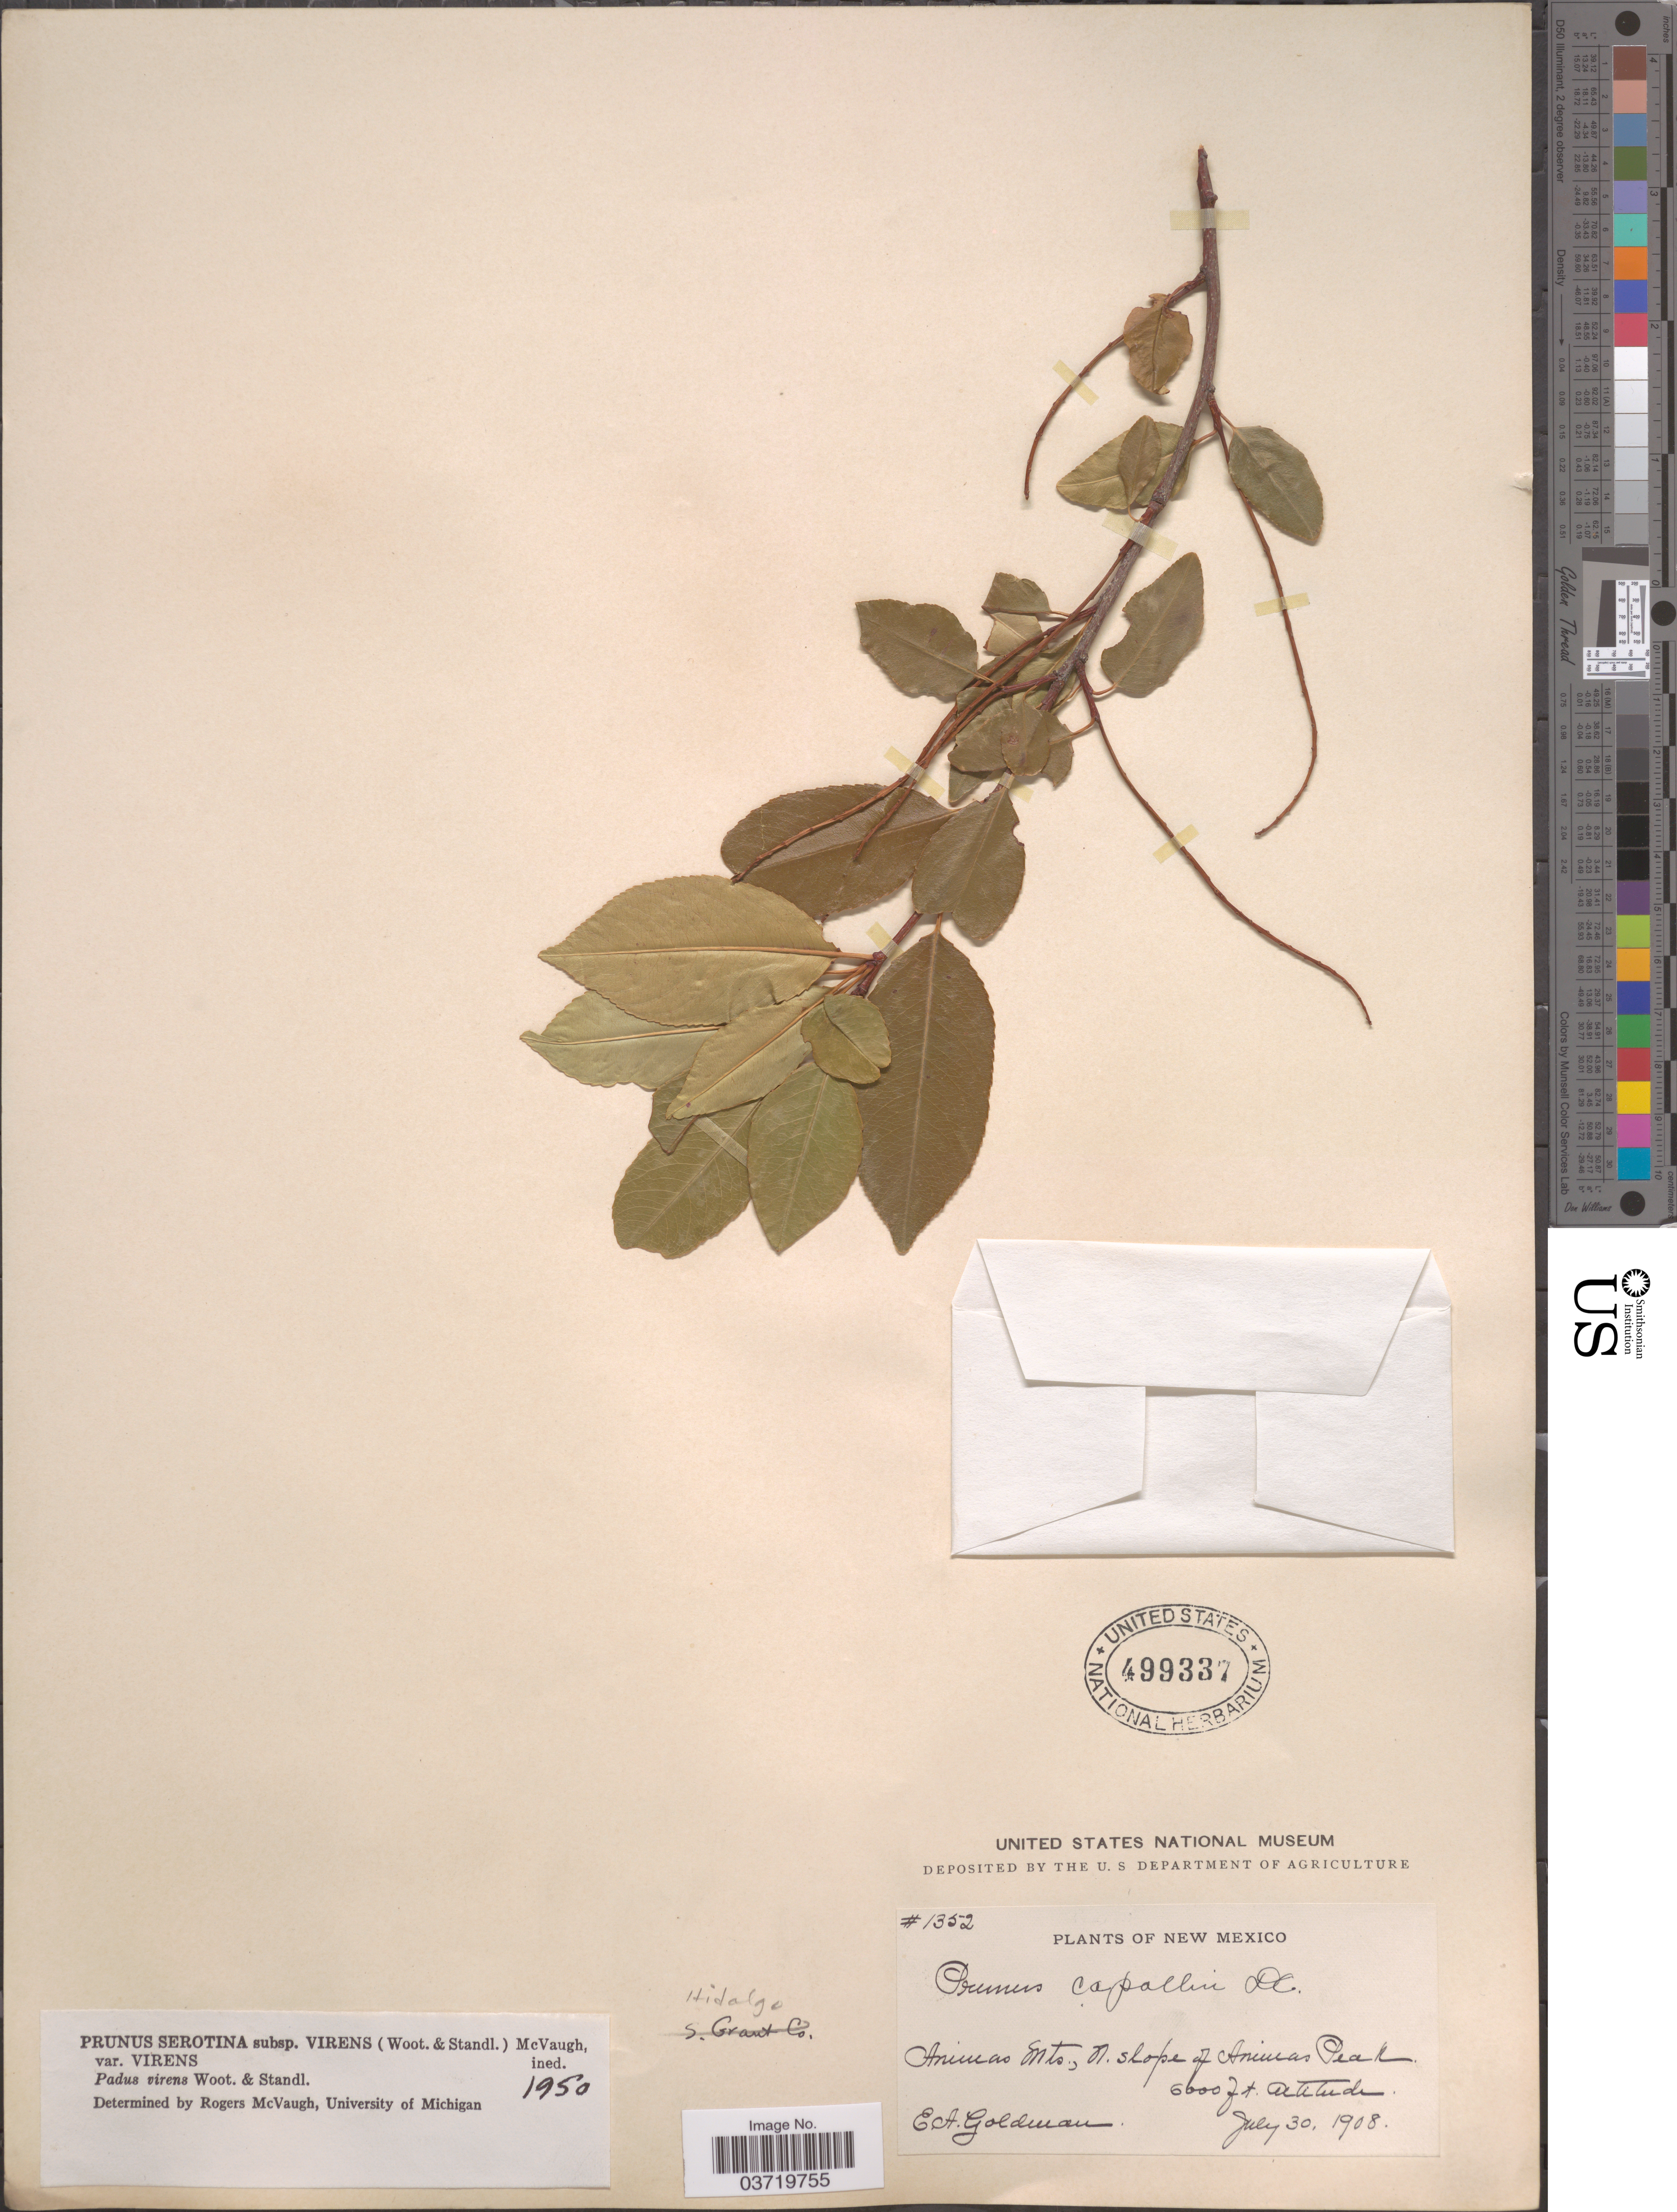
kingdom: Plantae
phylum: Tracheophyta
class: Magnoliopsida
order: Rosales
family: Rosaceae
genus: Prunus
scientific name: Prunus serotina var. rufula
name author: (Wooton & Standl.) McVaugh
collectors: E. A. Goldman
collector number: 1352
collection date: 1908-07-30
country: United States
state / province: New Mexico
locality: Animas Mts., N. slope of Animas Peak. Hidalgo.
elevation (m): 2012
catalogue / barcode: US 499337